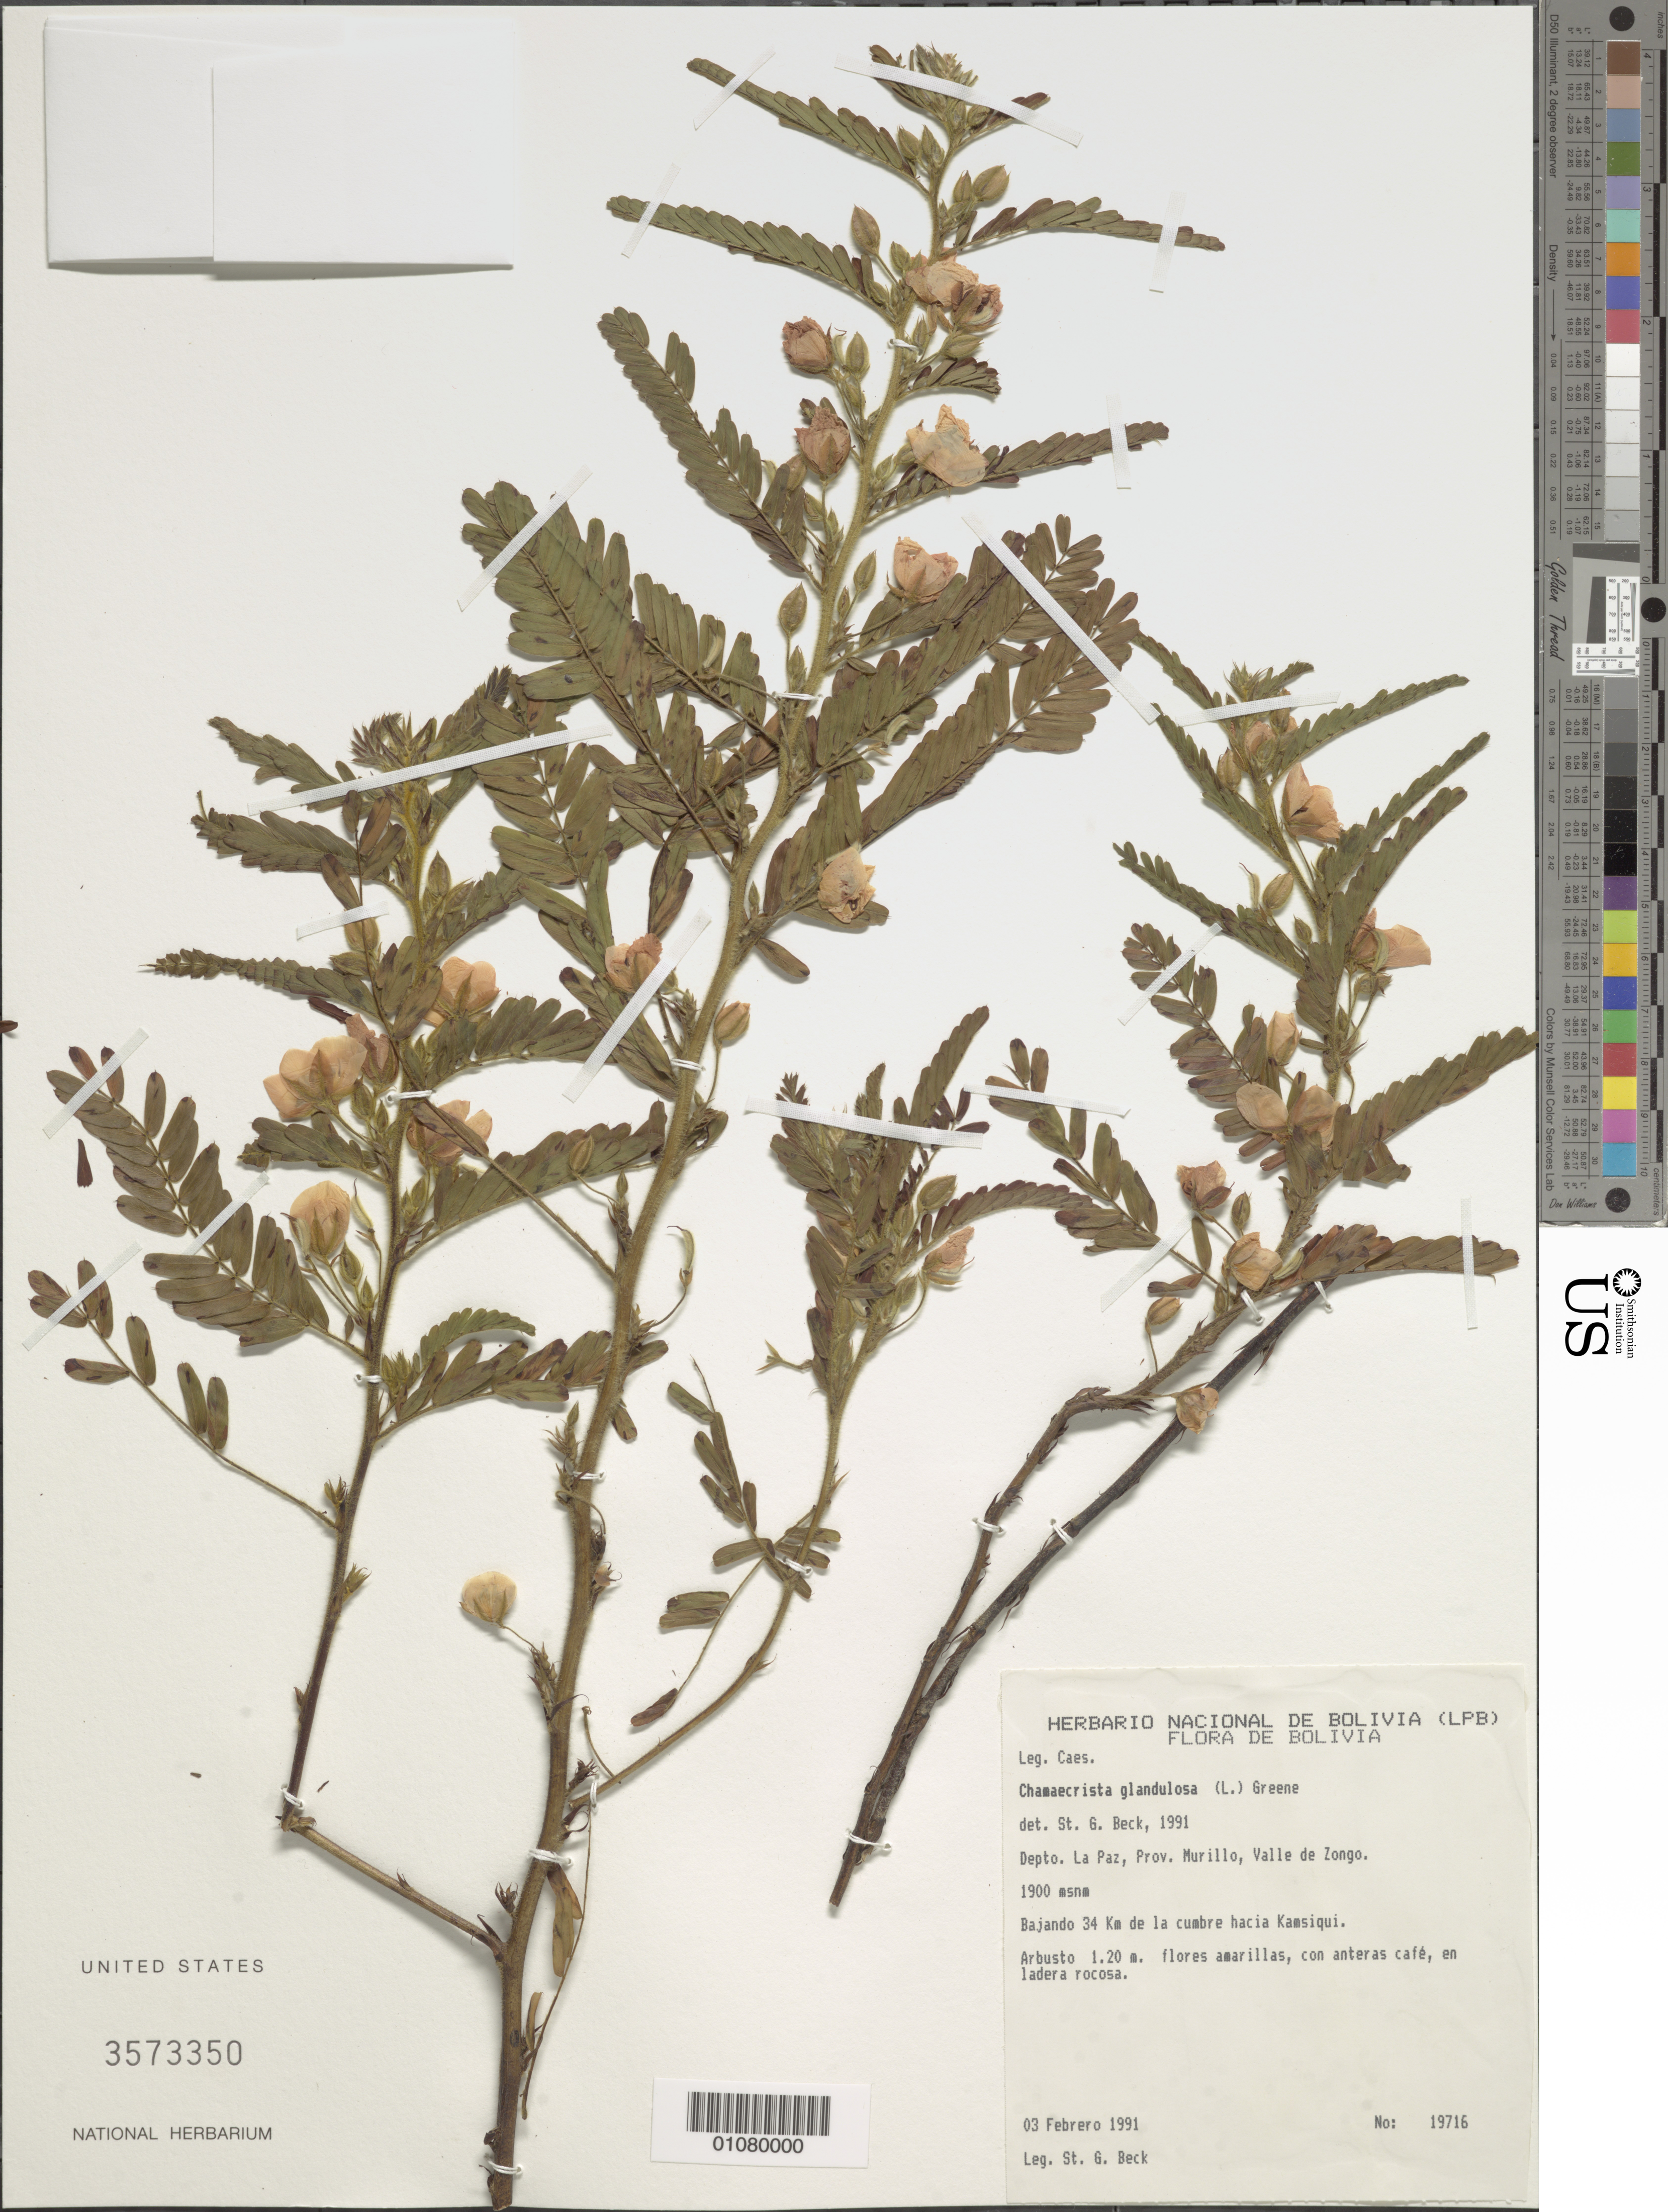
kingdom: Plantae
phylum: Tracheophyta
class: Magnoliopsida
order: Fabales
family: Fabaceae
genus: Chamaecrista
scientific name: Chamaecrista glandulosa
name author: (L.) Greene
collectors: S. G. Beck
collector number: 19716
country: Bolivia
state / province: La Paz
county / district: Murillo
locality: Valle de Zongo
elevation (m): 1900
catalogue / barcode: US 3573350